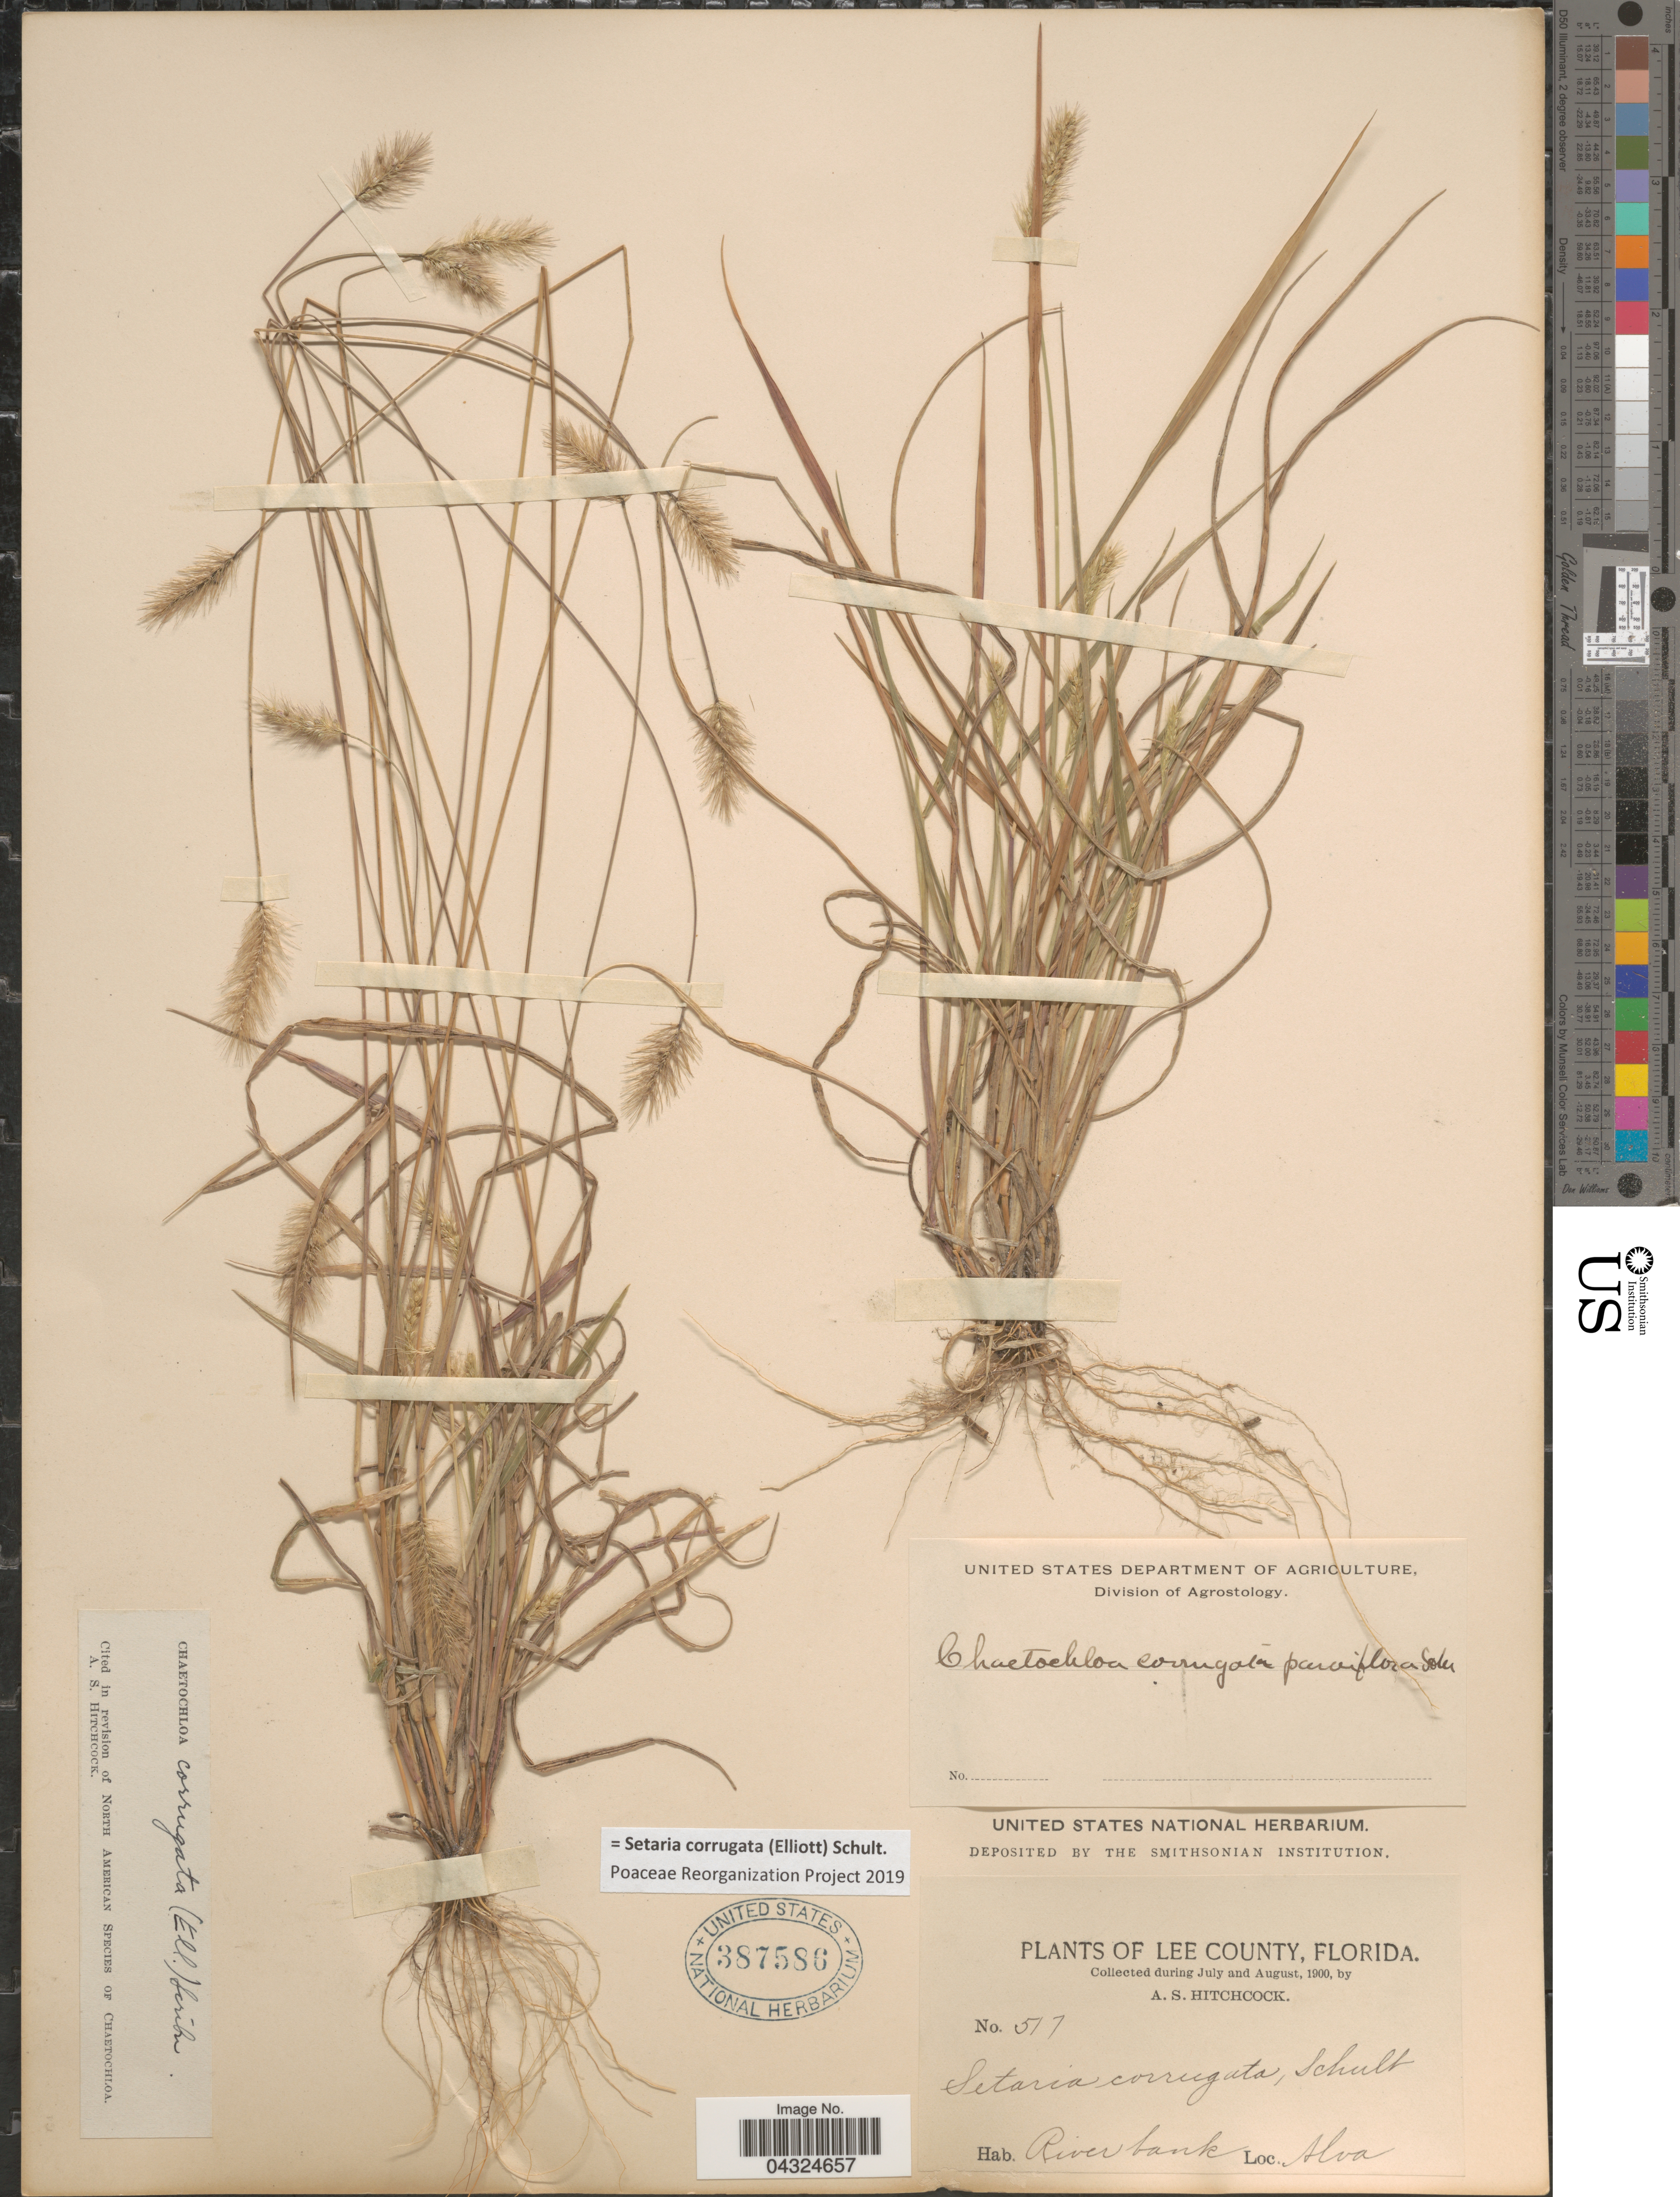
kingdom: Plantae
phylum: Tracheophyta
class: Liliopsida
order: Poales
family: Poaceae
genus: Setaria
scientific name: Setaria corrugata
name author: (Elliott) Schult.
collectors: A. S. Hitchcock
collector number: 517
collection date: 1900-07/1900-08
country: United States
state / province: Florida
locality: Lee County. River bank. Alva.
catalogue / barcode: US 387586